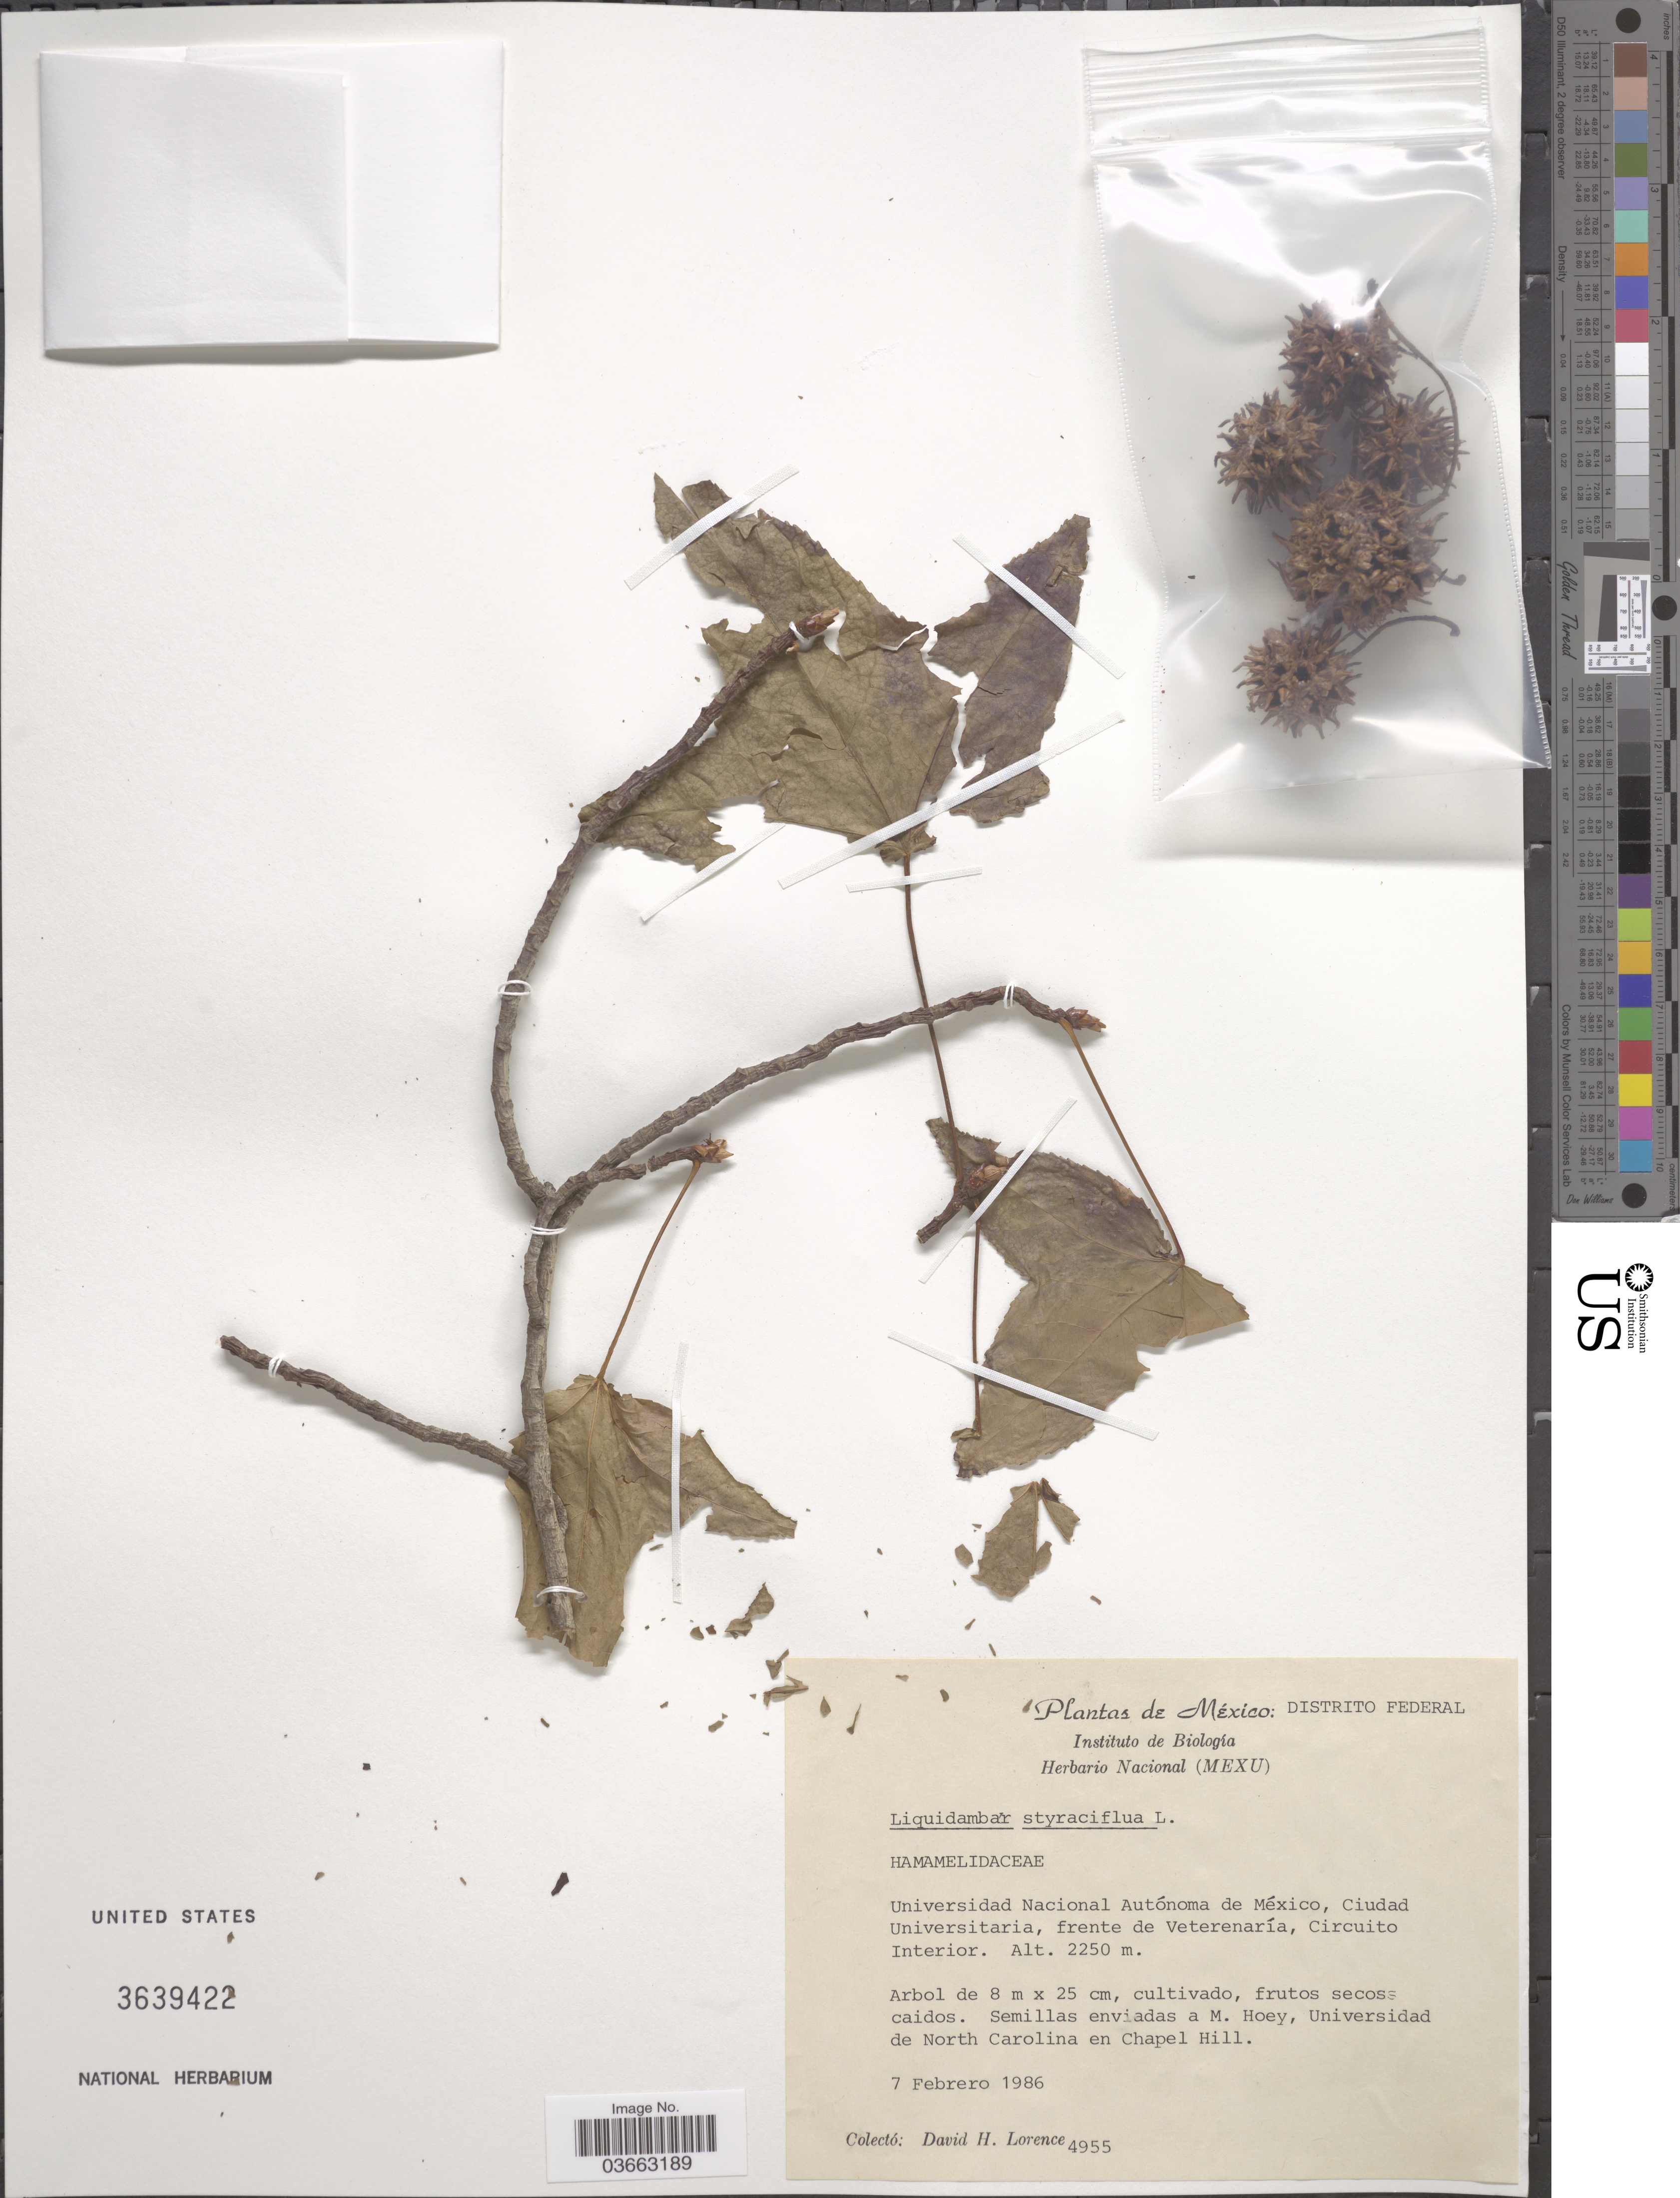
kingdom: Plantae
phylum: Tracheophyta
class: Magnoliopsida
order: Saxifragales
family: Altingiaceae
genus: Liquidambar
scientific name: Liquidambar styraciflua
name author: L.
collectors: D. Lorence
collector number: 4955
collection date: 1986-02-07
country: Mexico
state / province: Distrito Federal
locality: Universidad Nacional Autónoma de México, Ciudad Universitaria, frente de Veterenaría, Circuito Interior.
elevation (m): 2250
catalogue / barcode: US 3639422